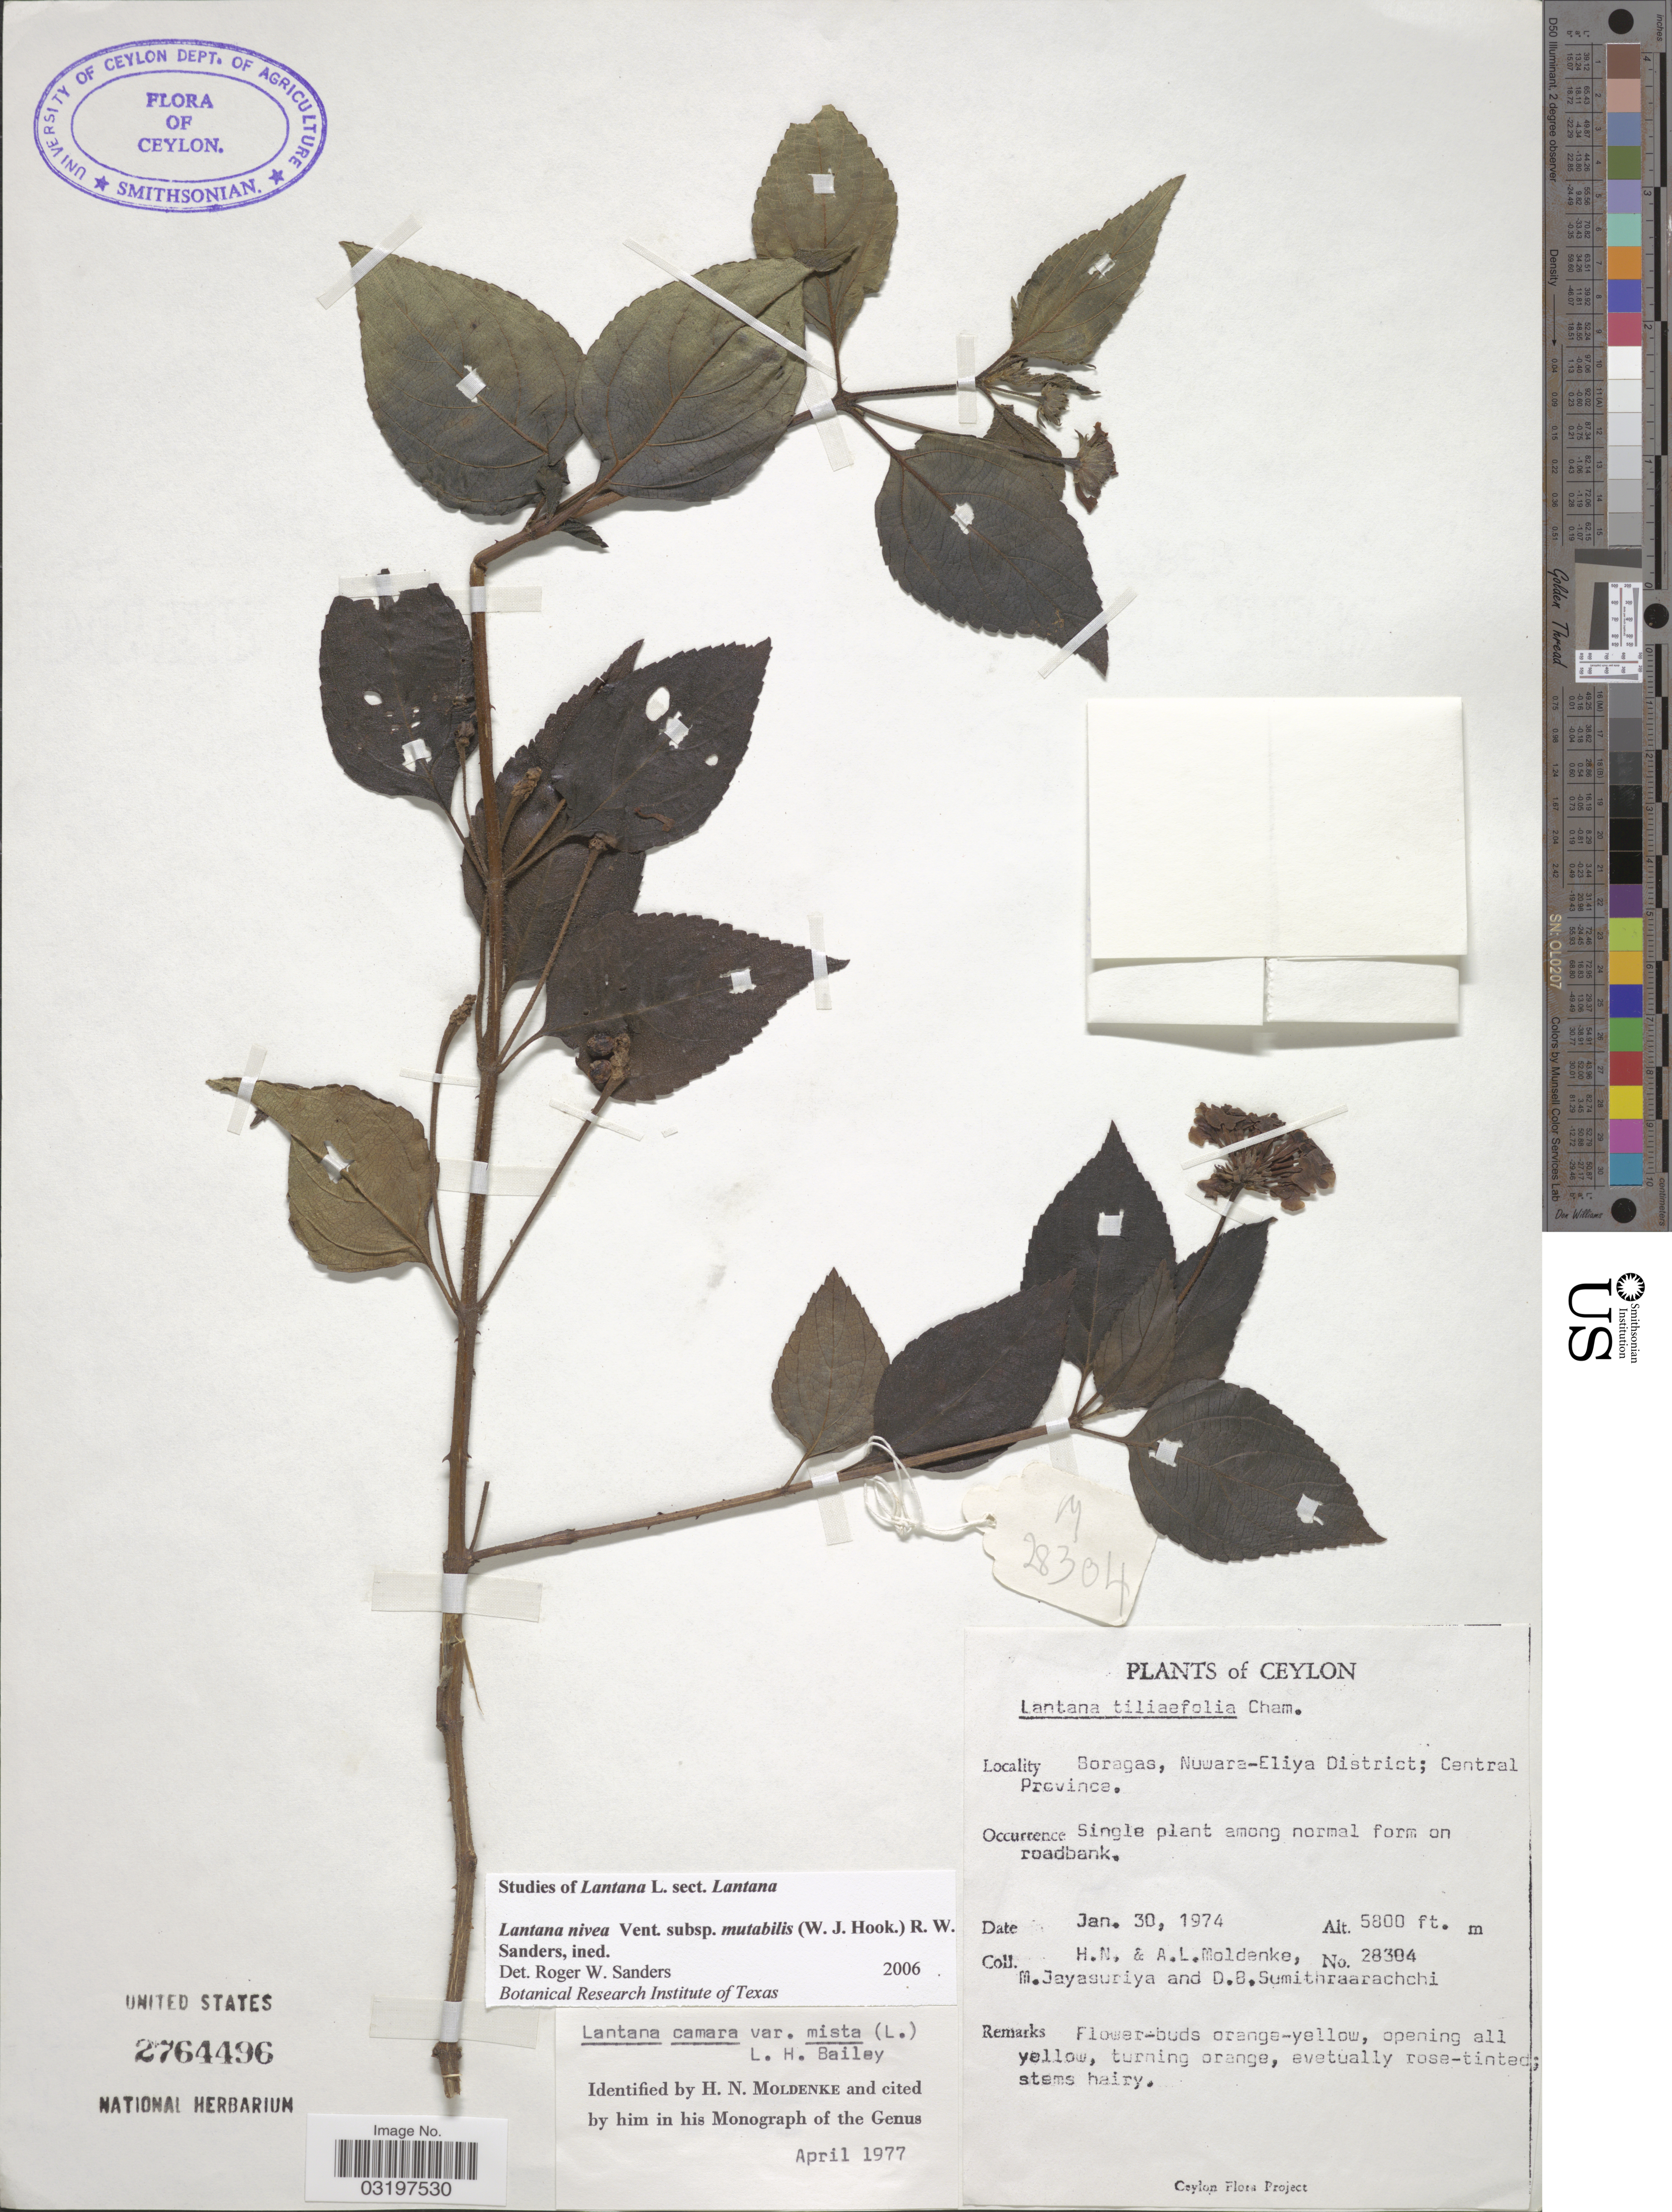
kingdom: Plantae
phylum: Tracheophyta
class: Magnoliopsida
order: Lamiales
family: Verbenaceae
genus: Lantana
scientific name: Lantana nivea subsp. mutabilis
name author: (Hook.) R. W. Sanders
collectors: H. N. Moldenke, A. L. Moldenke, M. Jayasuriya & D. B. Sumithraarachchi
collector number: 28304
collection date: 1974-01-30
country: Sri Lanka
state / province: Central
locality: Ceylon. Boragas, Nuwara-Eliya District.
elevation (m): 1768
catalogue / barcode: US 2764496